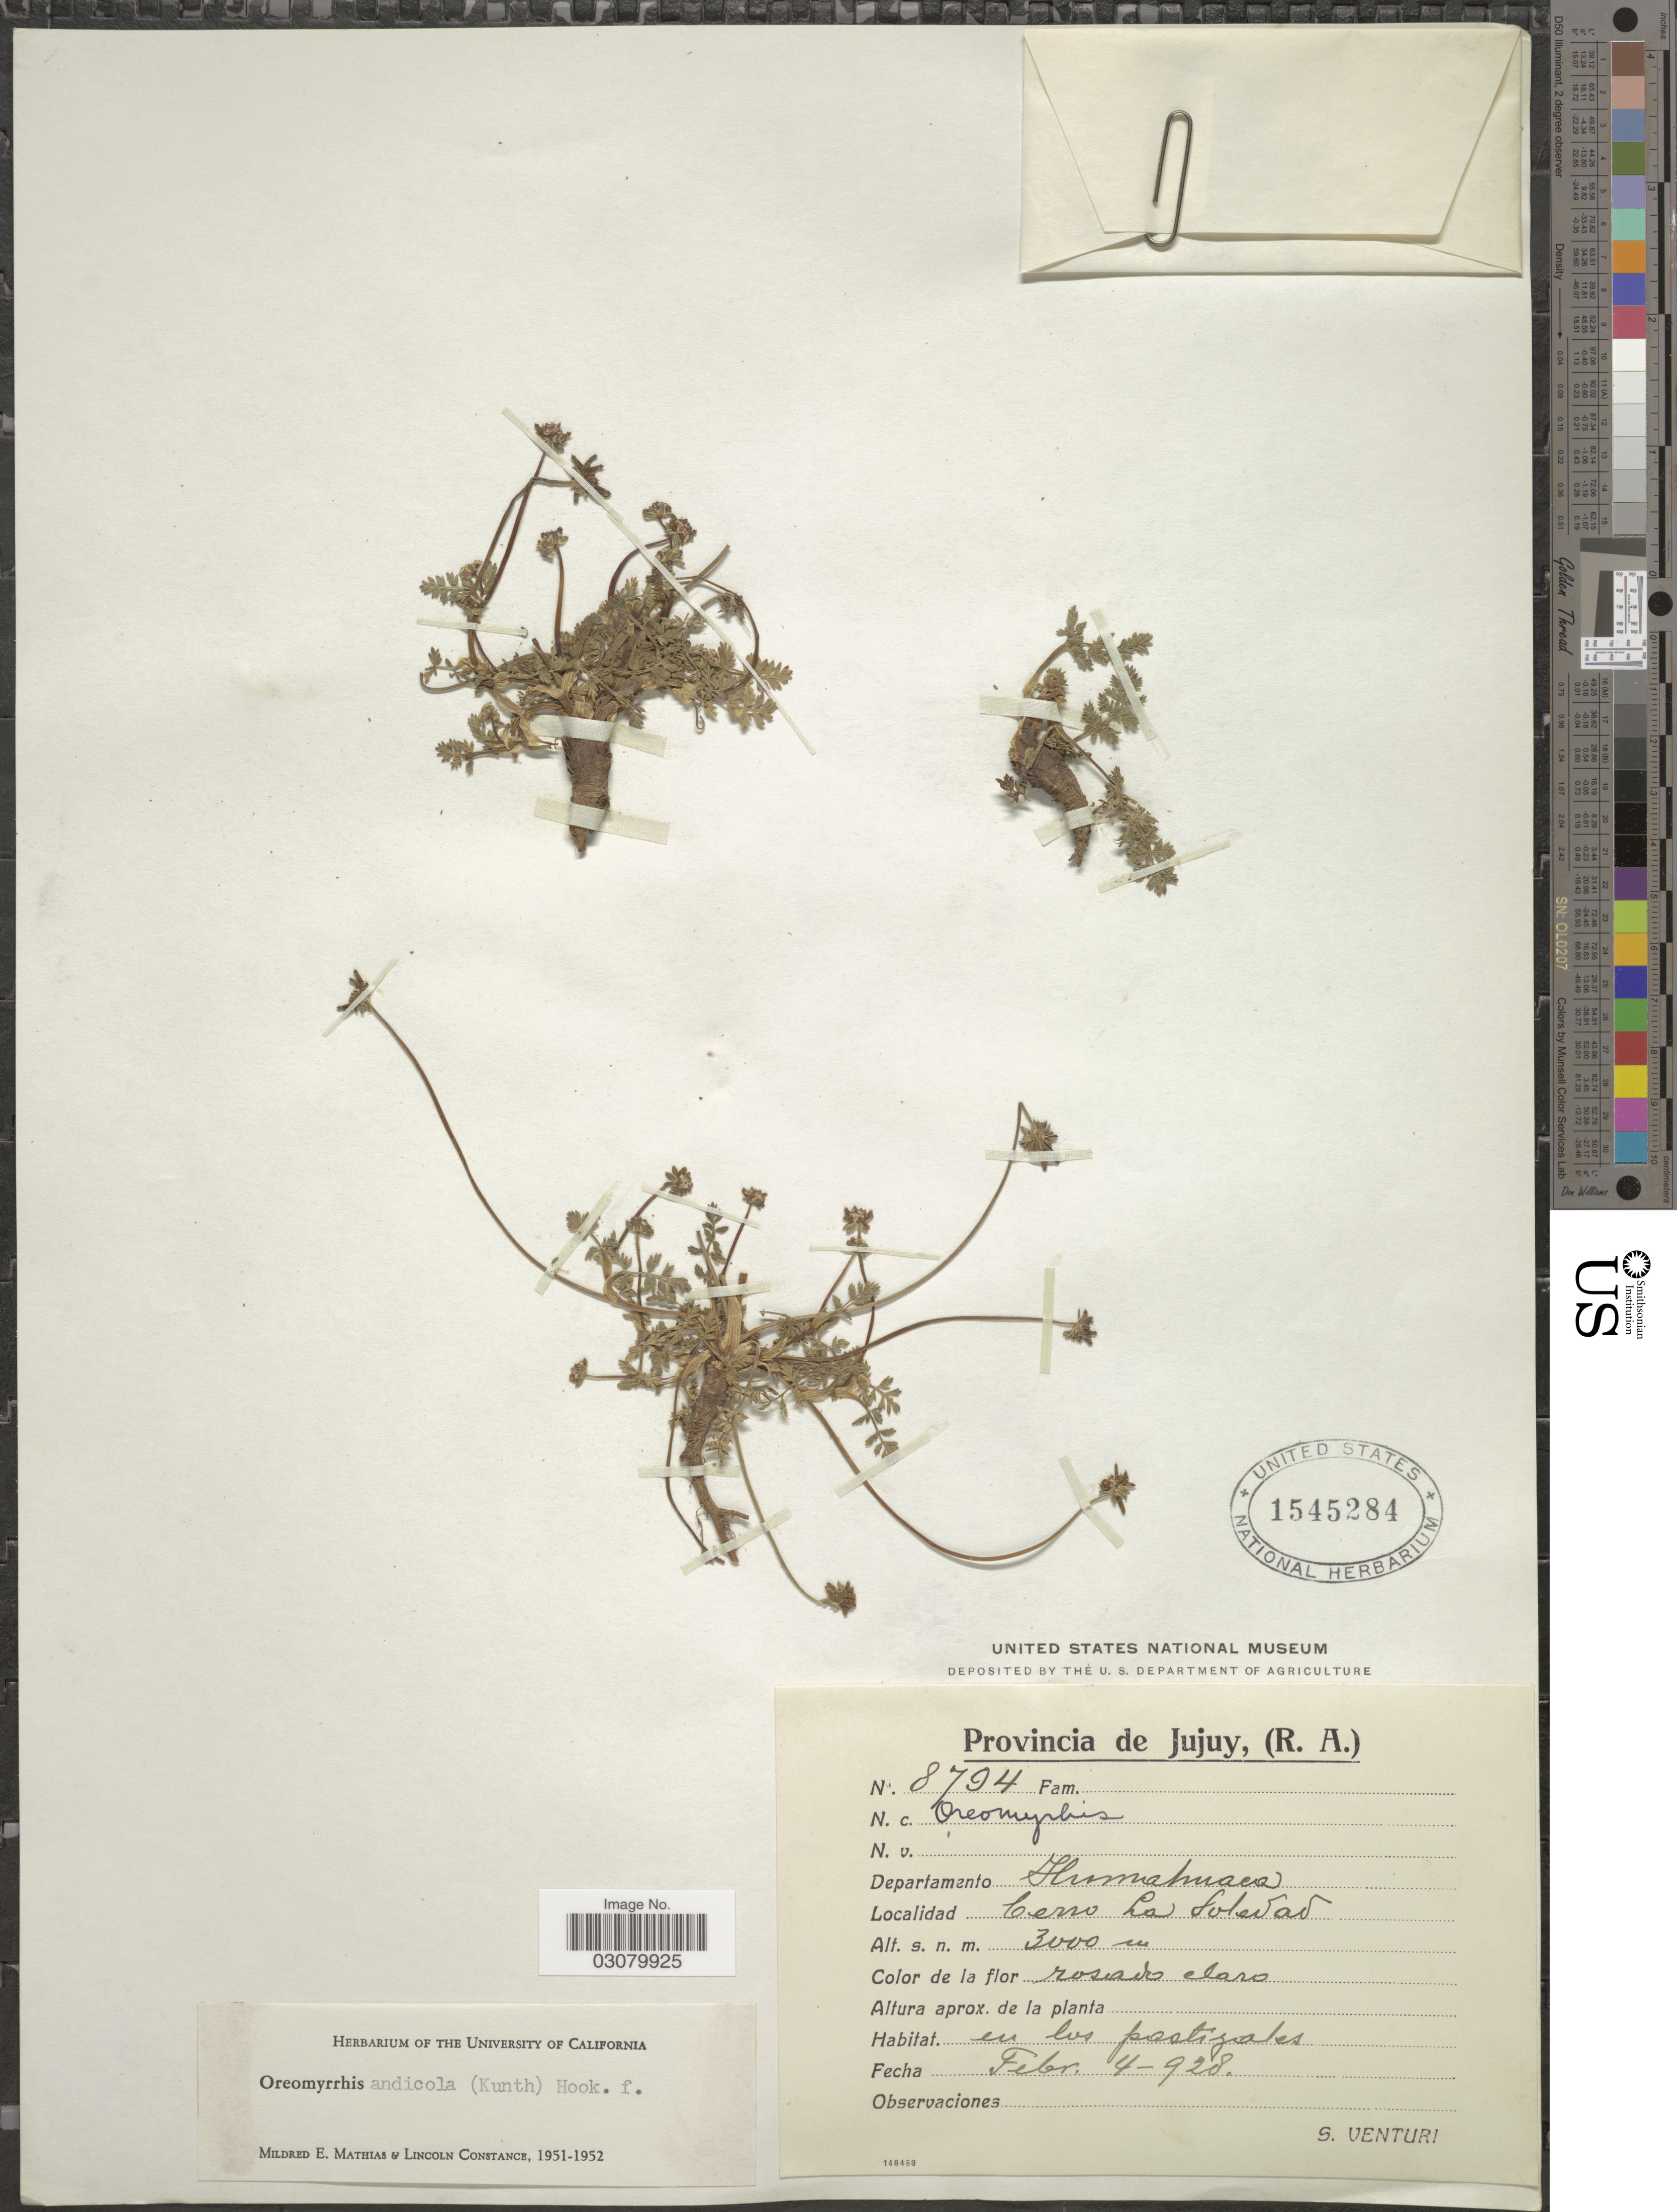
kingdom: Plantae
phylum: Tracheophyta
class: Magnoliopsida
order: Apiales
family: Apiaceae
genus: Oreomyrrhis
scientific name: Oreomyrrhis andicola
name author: (Kunth) Endl. ex Hook. f.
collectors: S. Venturi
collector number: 8794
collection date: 1928-02-04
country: Argentina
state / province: Jujuy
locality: Departamento Humahuaca. Cerro La Soledad.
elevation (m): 3000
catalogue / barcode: US 1545284